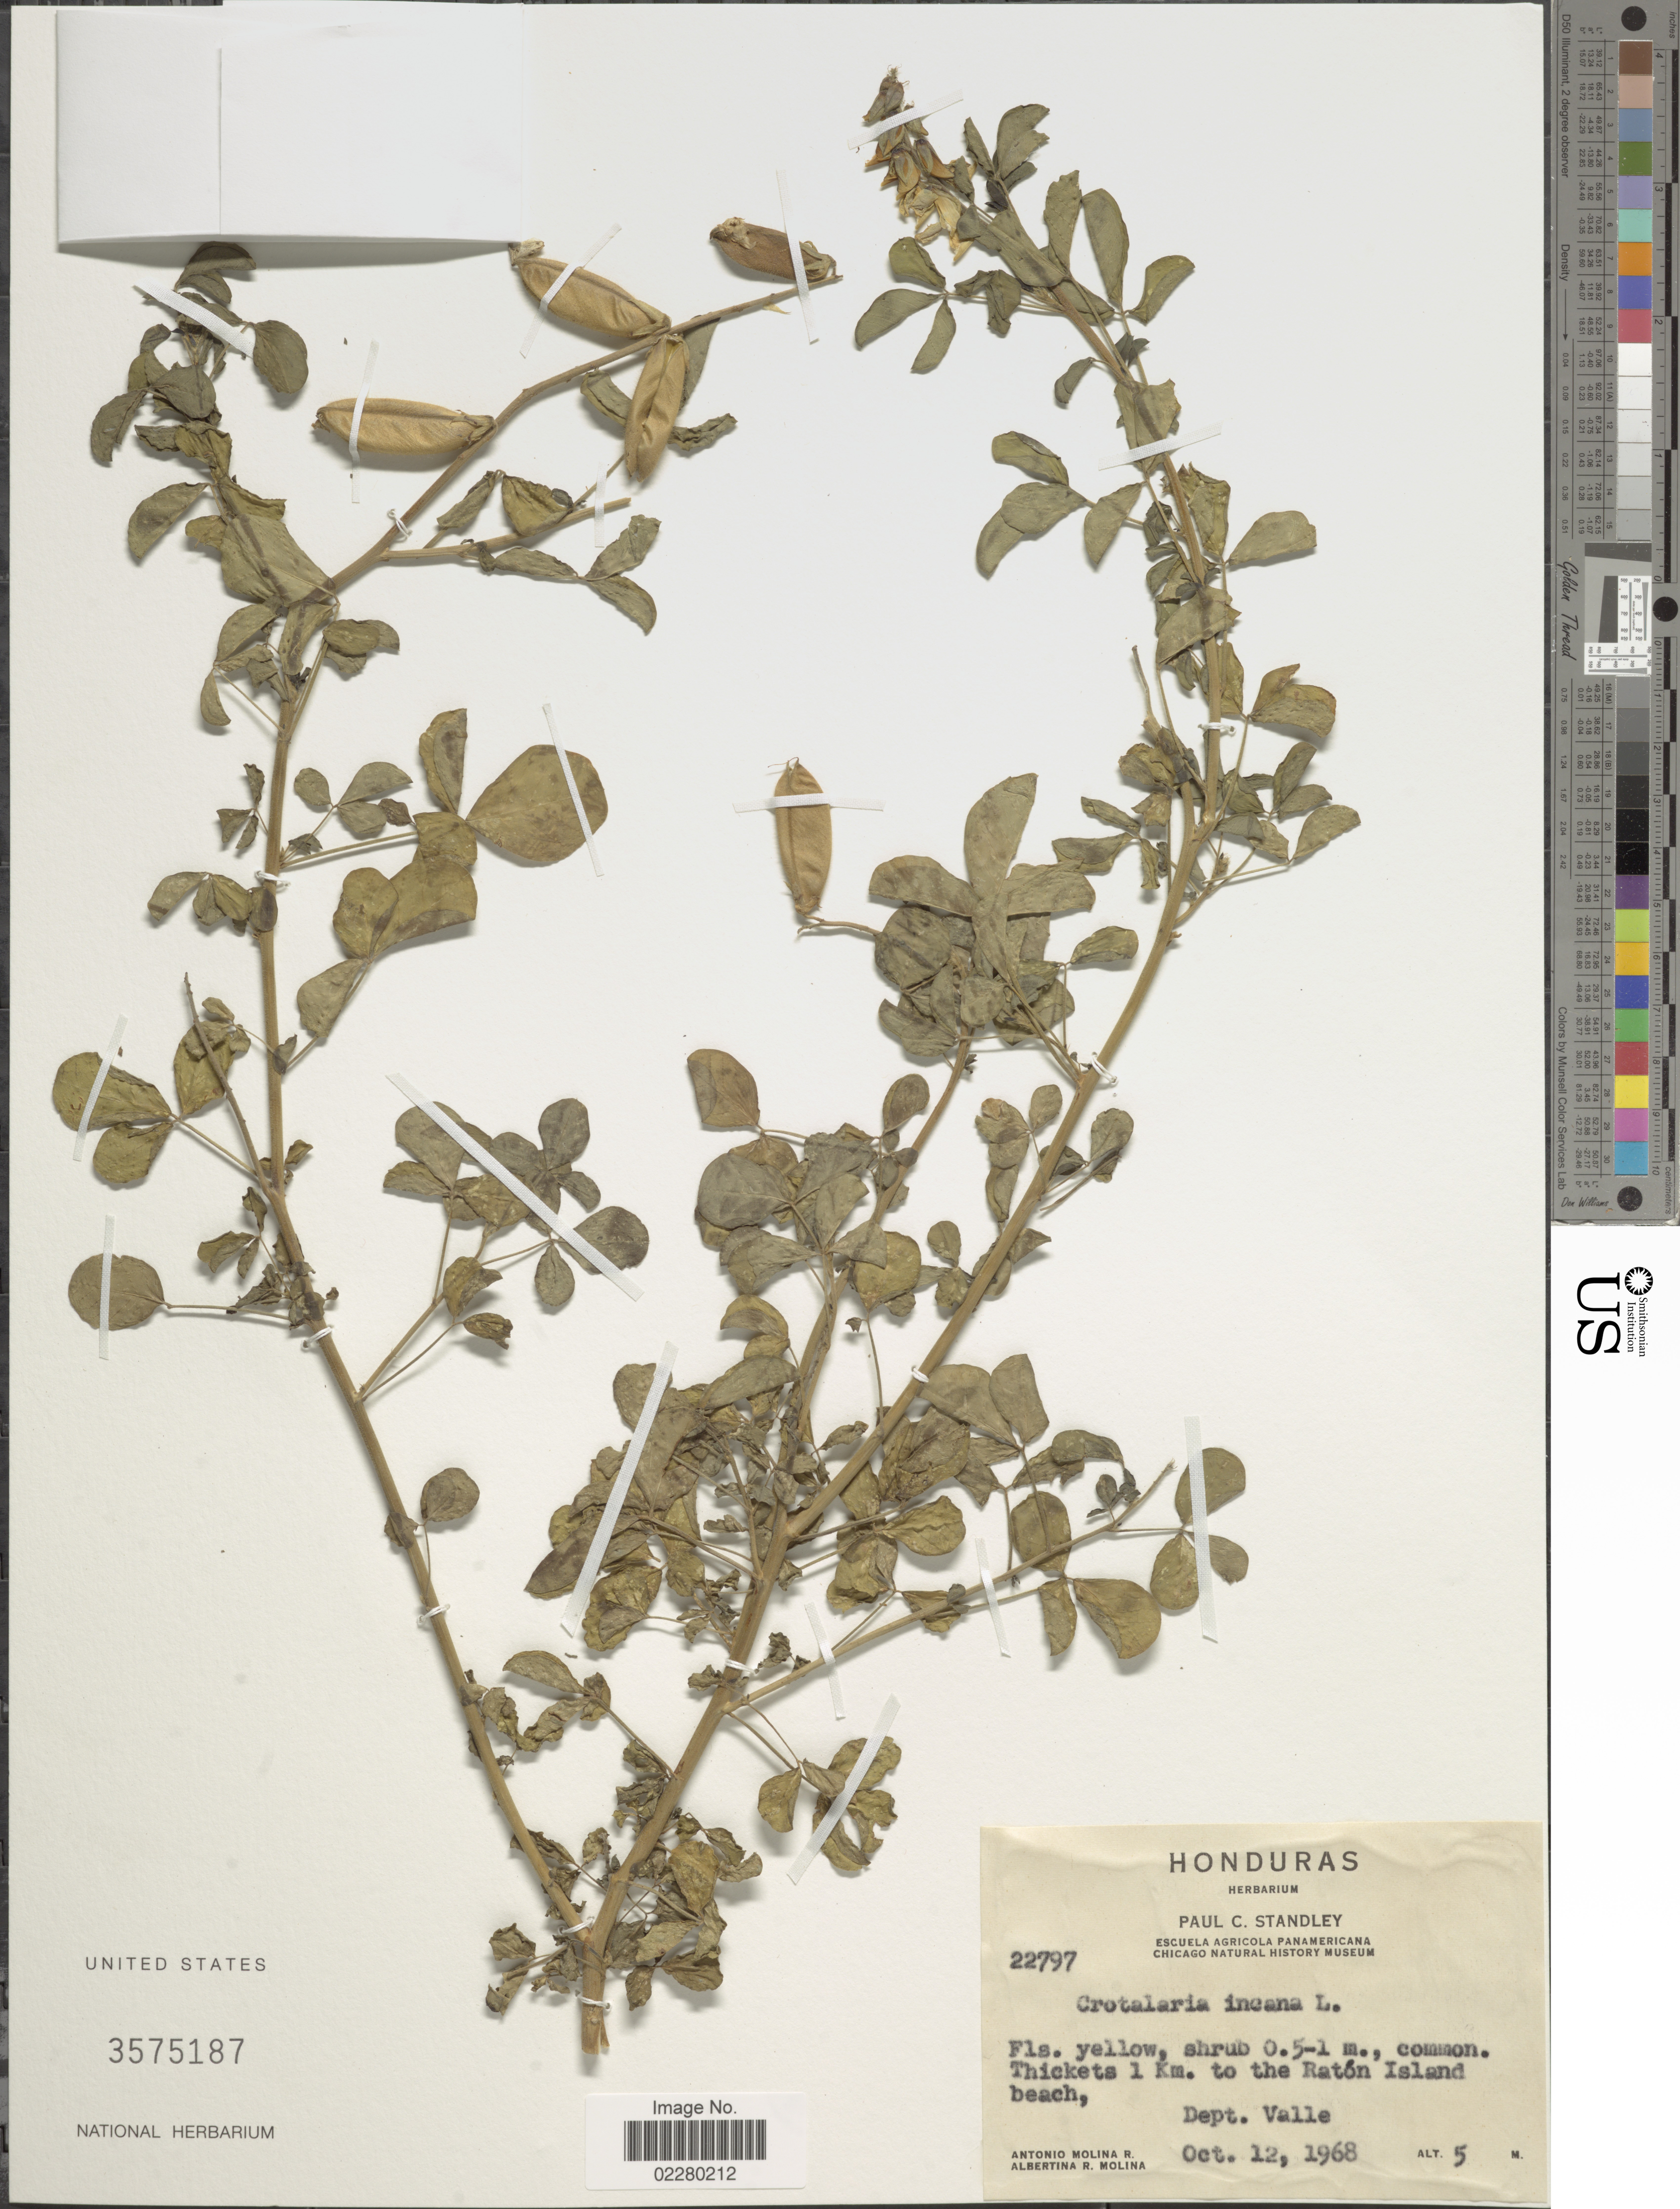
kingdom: Plantae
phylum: Tracheophyta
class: Magnoliopsida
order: Fabales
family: Fabaceae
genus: Crotalaria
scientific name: Crotalaria incana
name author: L.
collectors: A. Molina R. & A. R. Molina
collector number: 22797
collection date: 1968-10-12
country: Honduras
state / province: Valle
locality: Thickets 1 Km. to the Ratón Island beach, Dept. Valle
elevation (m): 5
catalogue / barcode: US 3575187